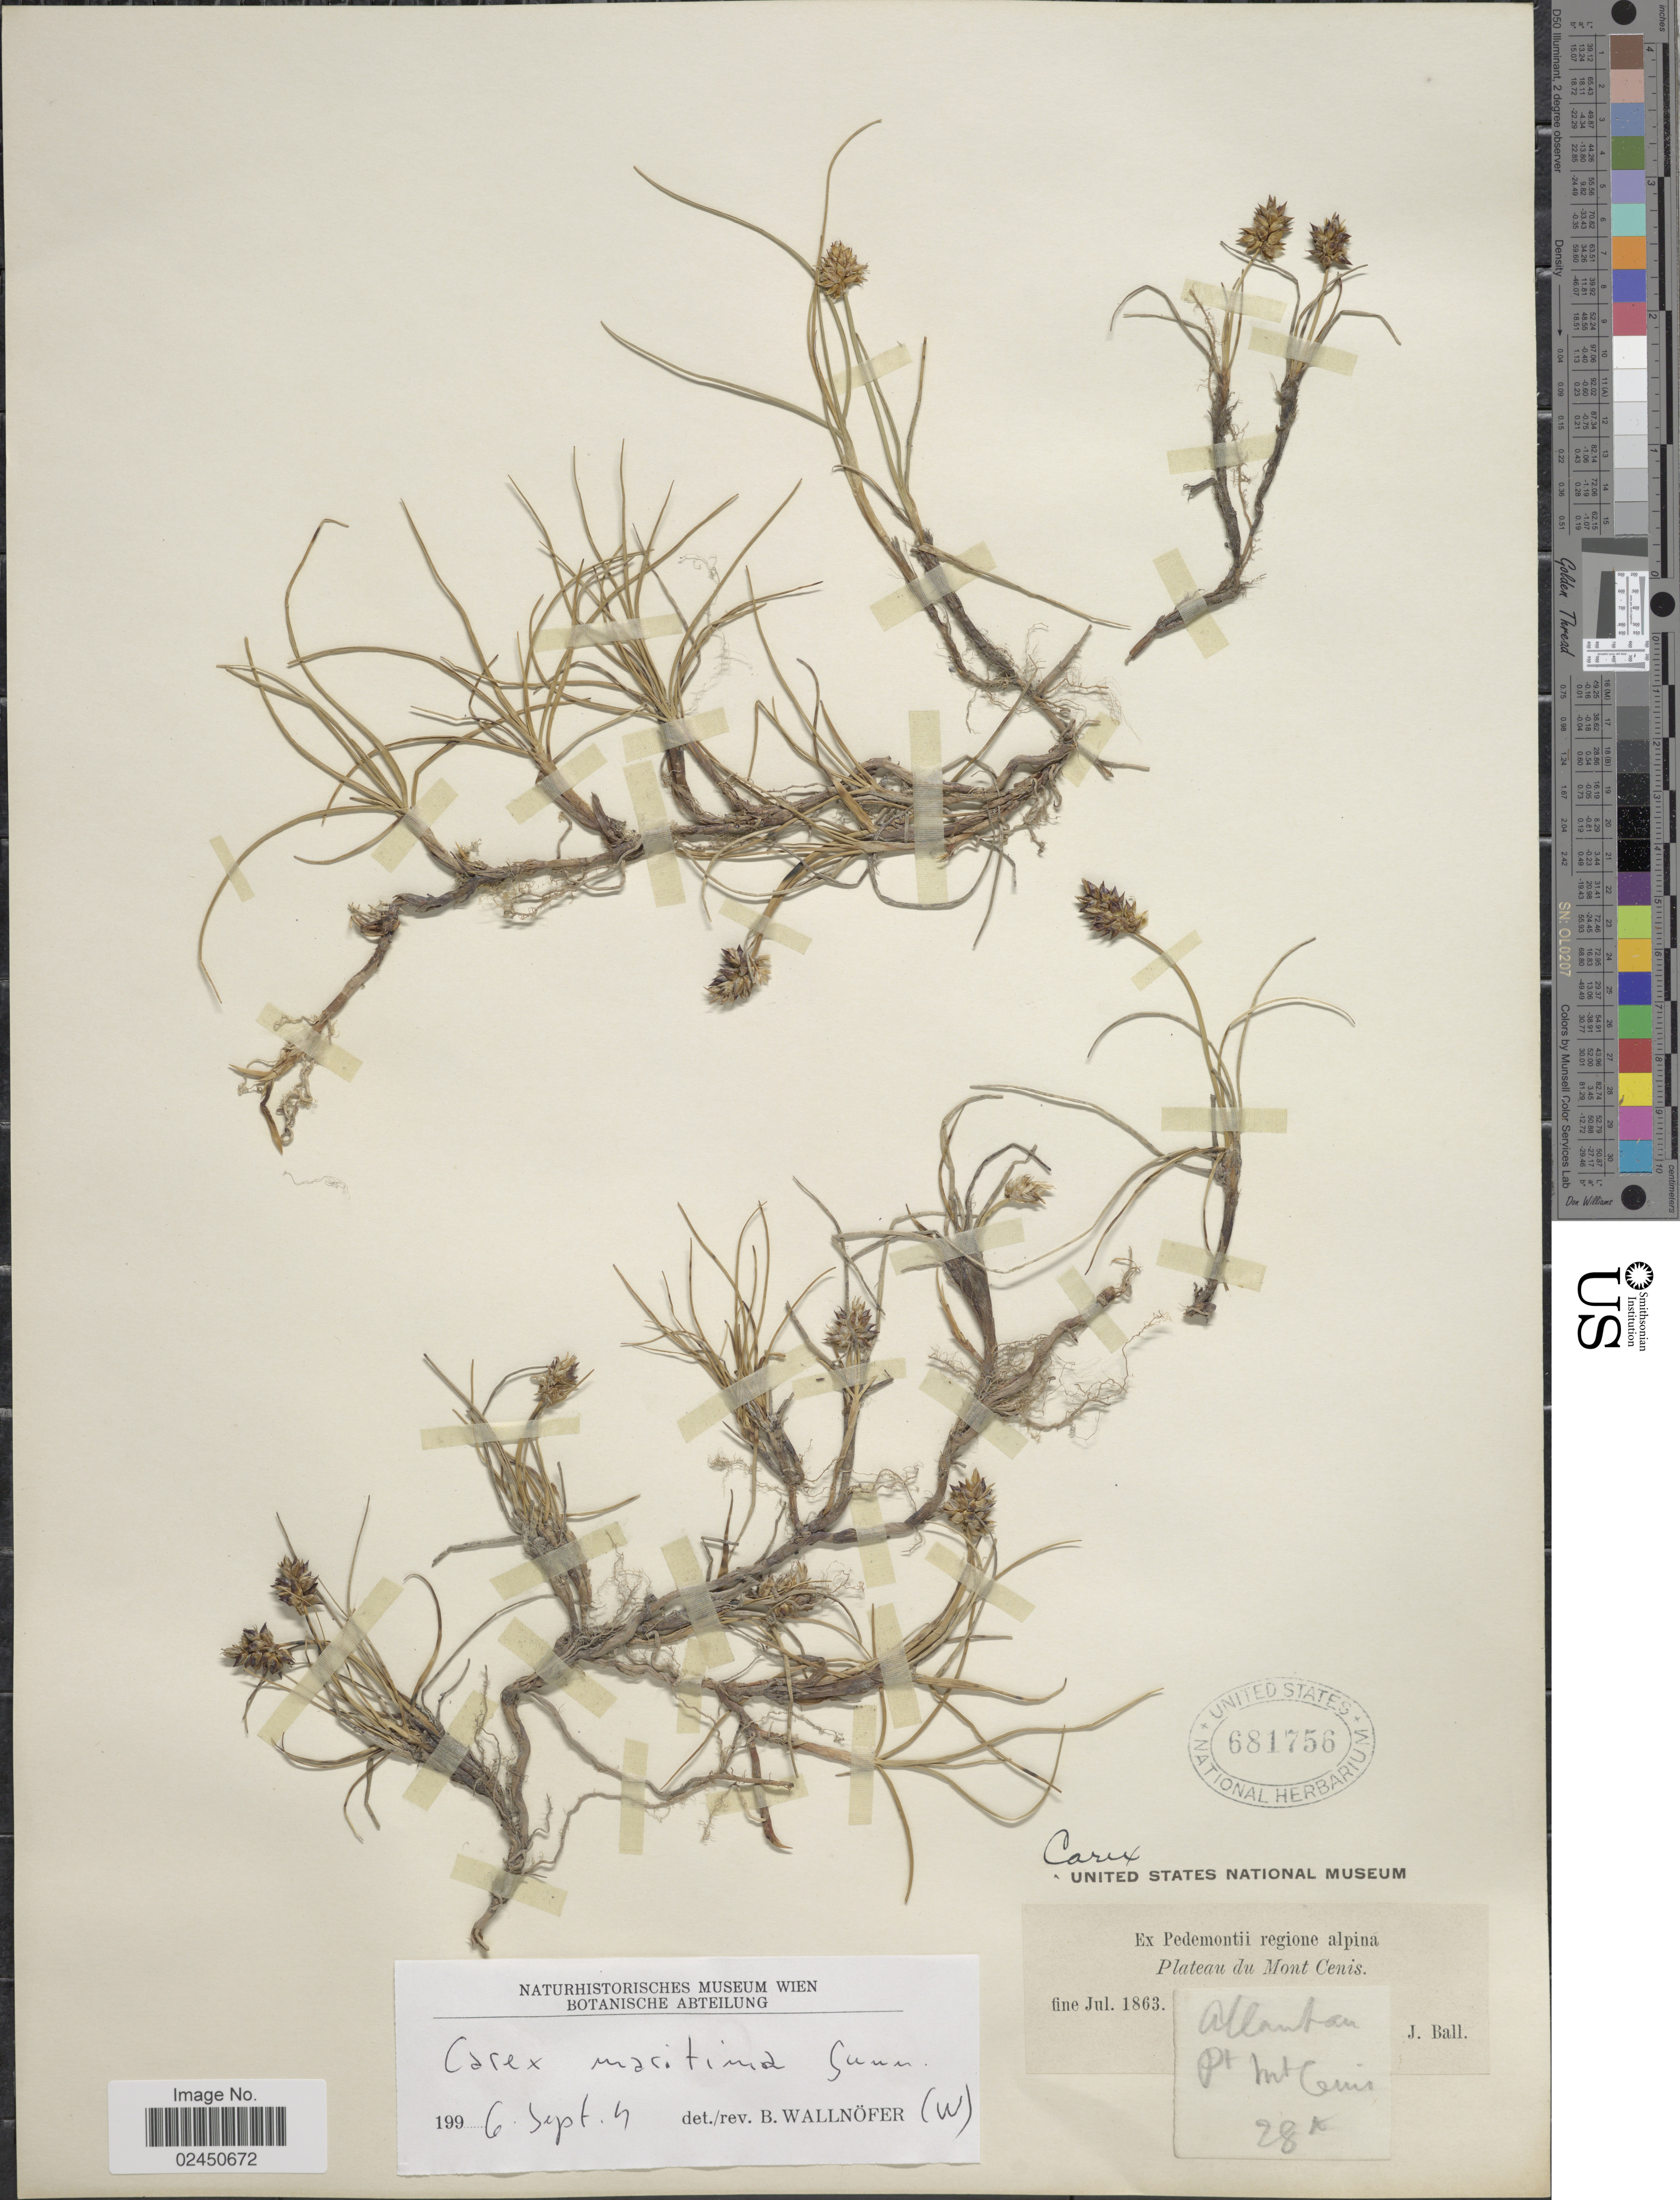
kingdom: Plantae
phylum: Tracheophyta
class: Liliopsida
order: Poales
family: Cyperaceae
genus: Carex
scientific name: Carex maritima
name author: Gunnerus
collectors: J. Ball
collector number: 28A?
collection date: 1863-07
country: France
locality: Ex Pedemontii regione alpina Plateau du Mont Cenis. Allant au Mont Cenis.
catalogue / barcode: US 681756